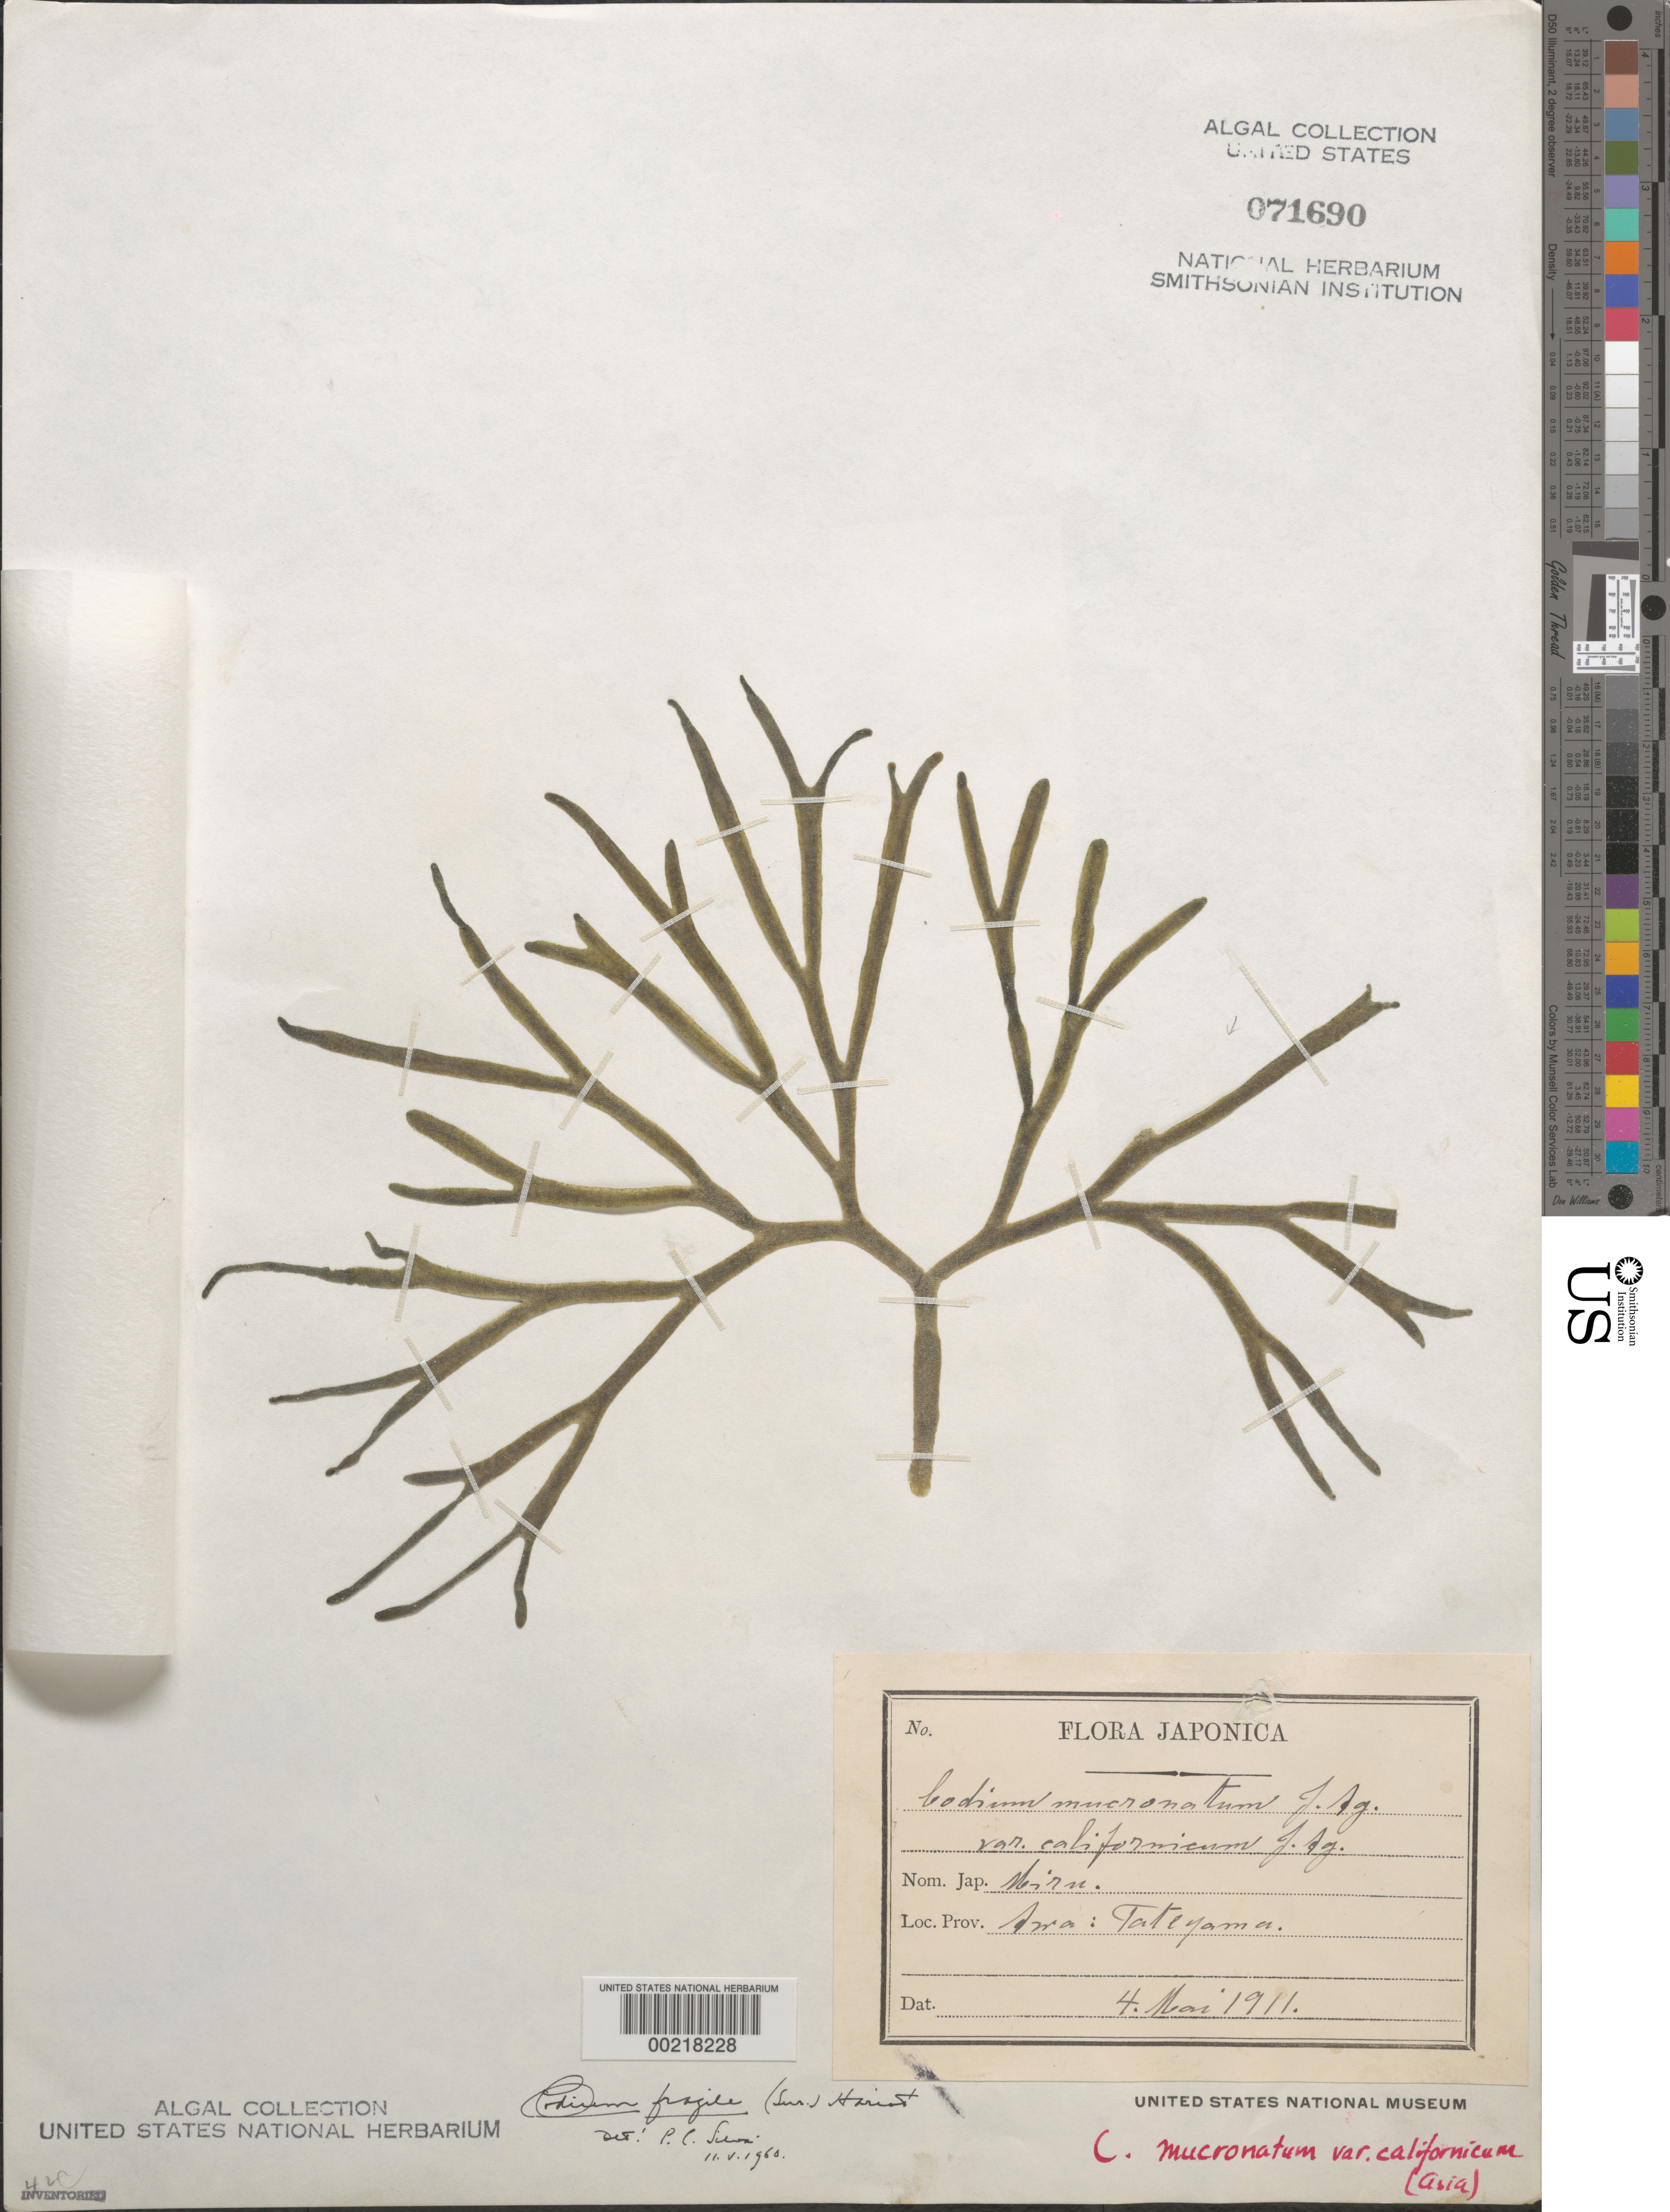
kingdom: Plantae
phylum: Chlorophyta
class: Ulvophyceae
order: Bryopsidales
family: Codiaceae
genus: Codium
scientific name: Codium fragile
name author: (Suringar) P. Hariot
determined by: Silva, P. C.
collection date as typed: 04 Mar 1911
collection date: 1911-03-04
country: Japan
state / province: Tiba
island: Honshu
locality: Tateyama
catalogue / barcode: US 71690